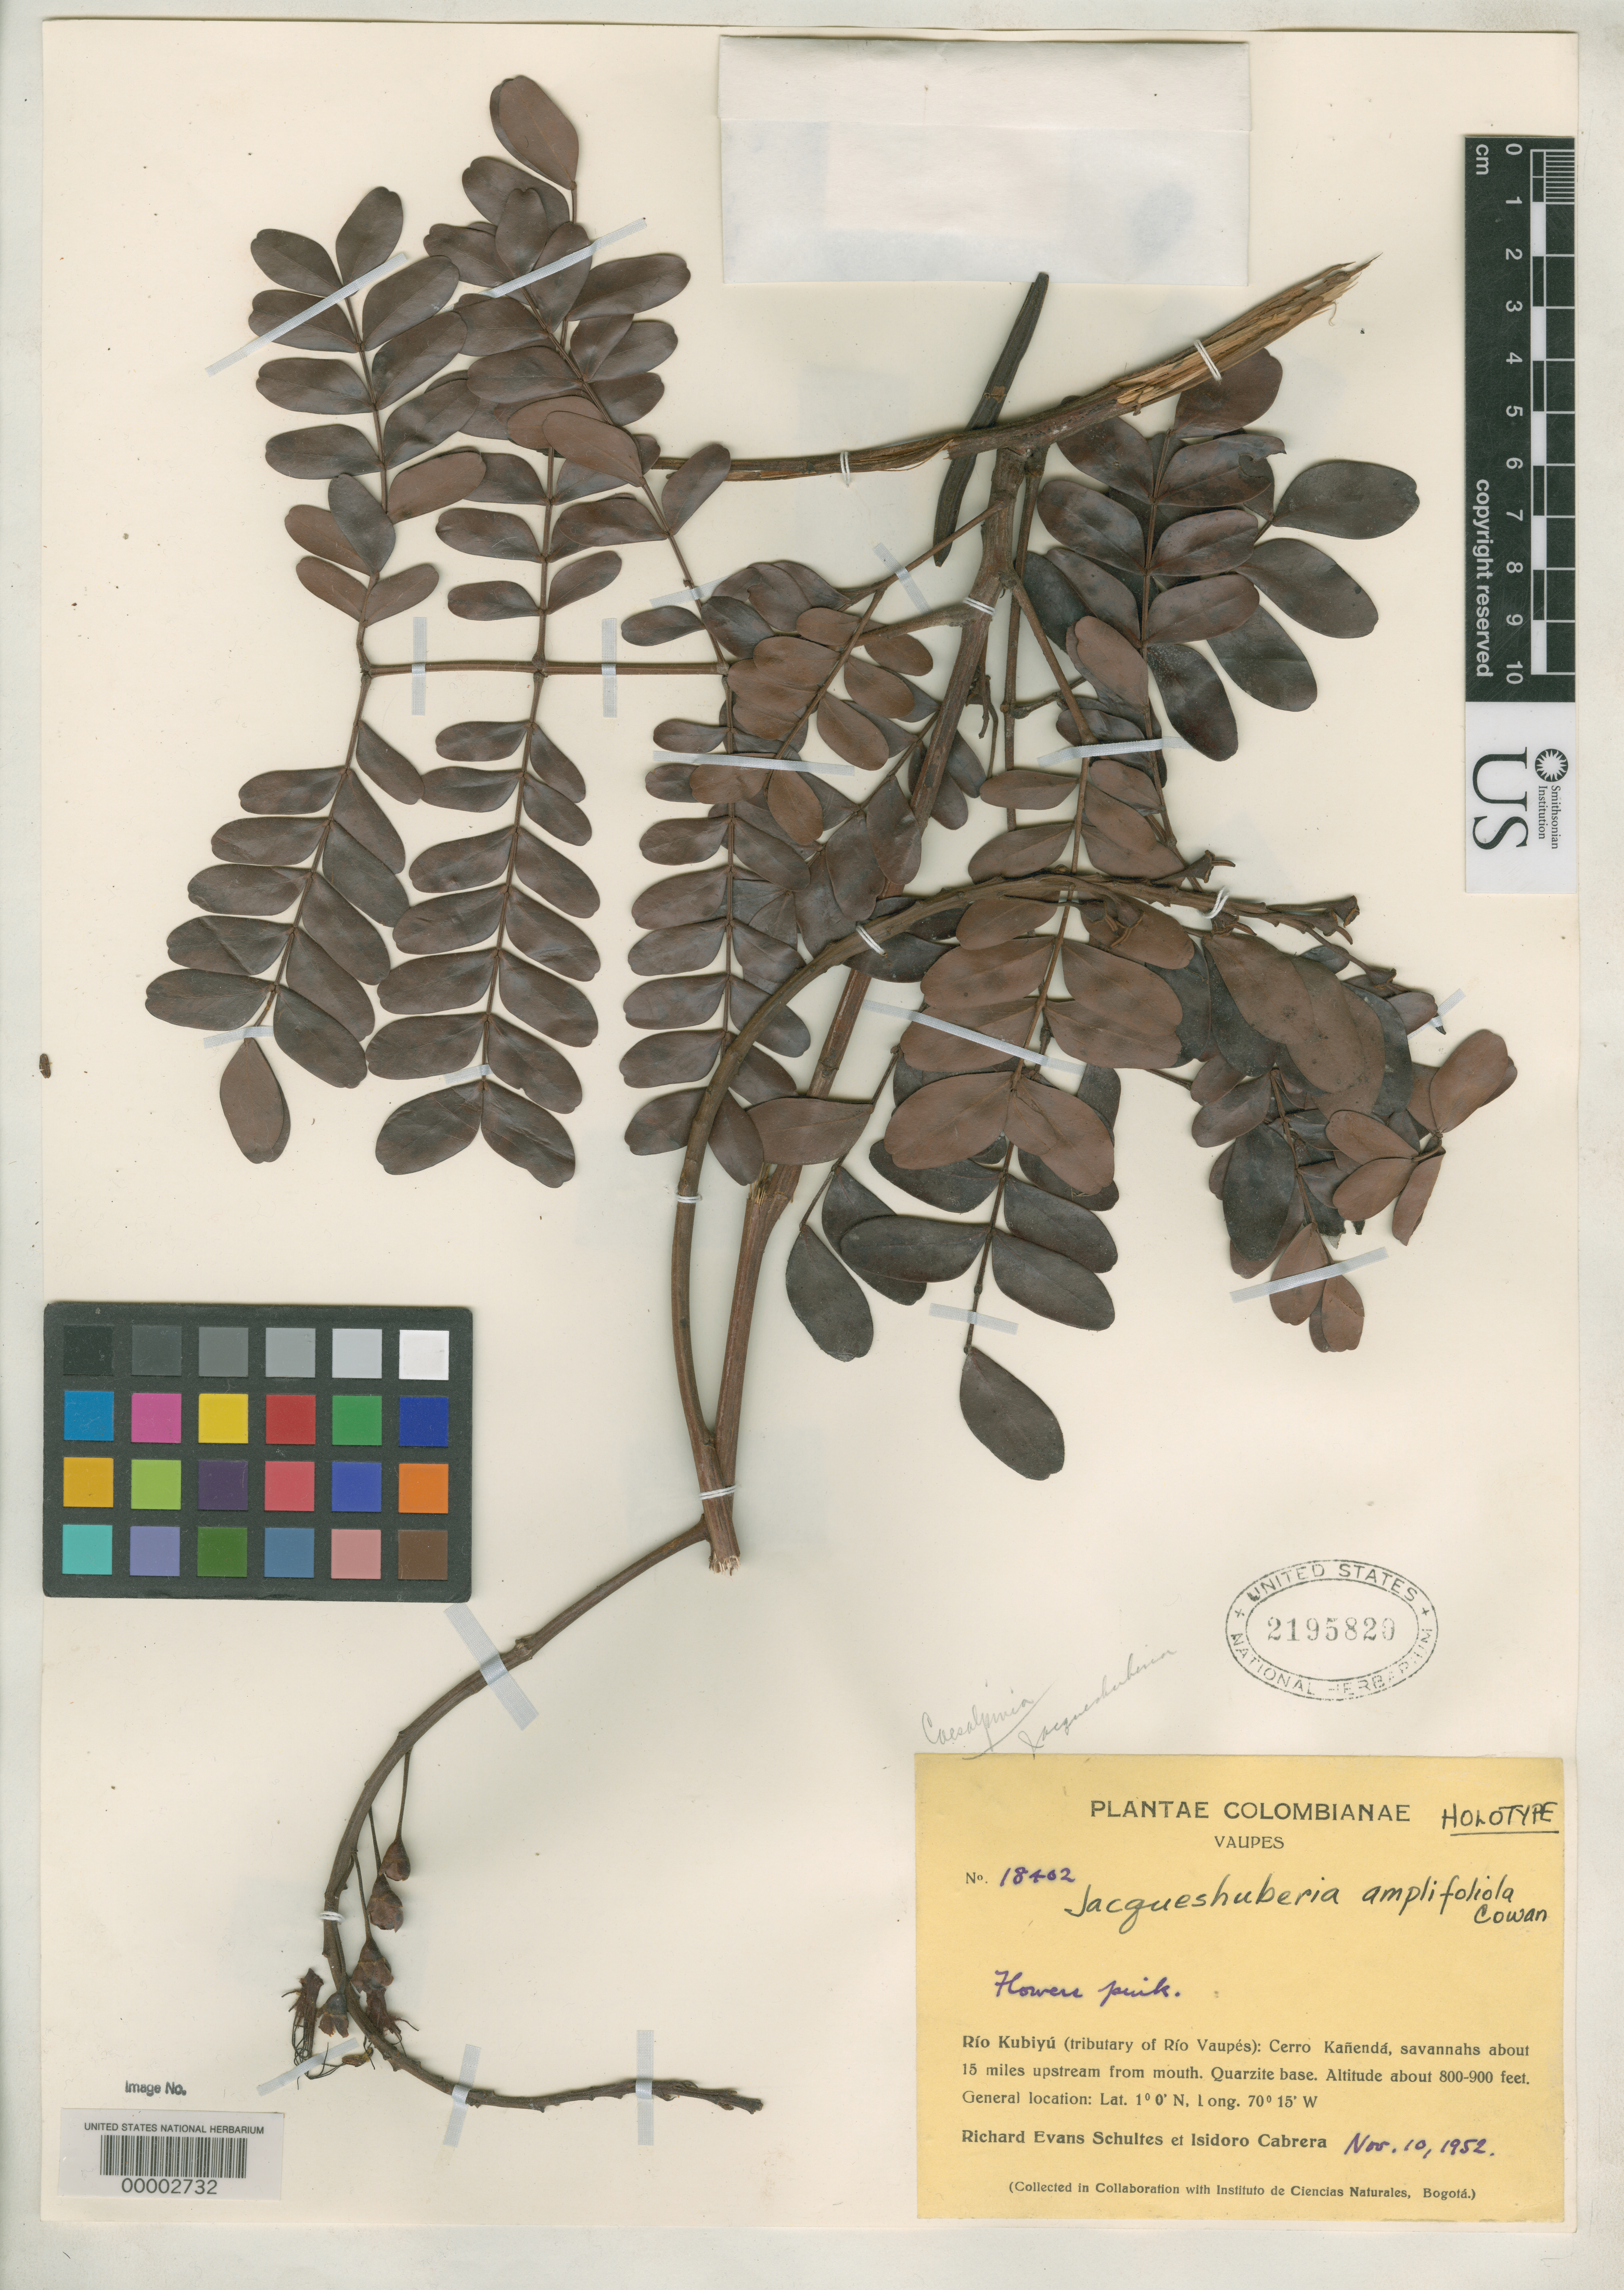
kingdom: Plantae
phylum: Tracheophyta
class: Magnoliopsida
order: Fabales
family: Fabaceae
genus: Jacqueshuberia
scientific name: Jacqueshuberia amplifoliola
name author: R.S. Cowan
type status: Holotype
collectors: R. E. Schultes & I. Cabrera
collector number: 18402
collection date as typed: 10 Nov 1952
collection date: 1952-11-10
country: Colombia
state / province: Vaupés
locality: Rio Kubiyu, Cerro Kanenda, savannah ca. 15 mi upstream from mouth.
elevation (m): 244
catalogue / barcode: US 2195820